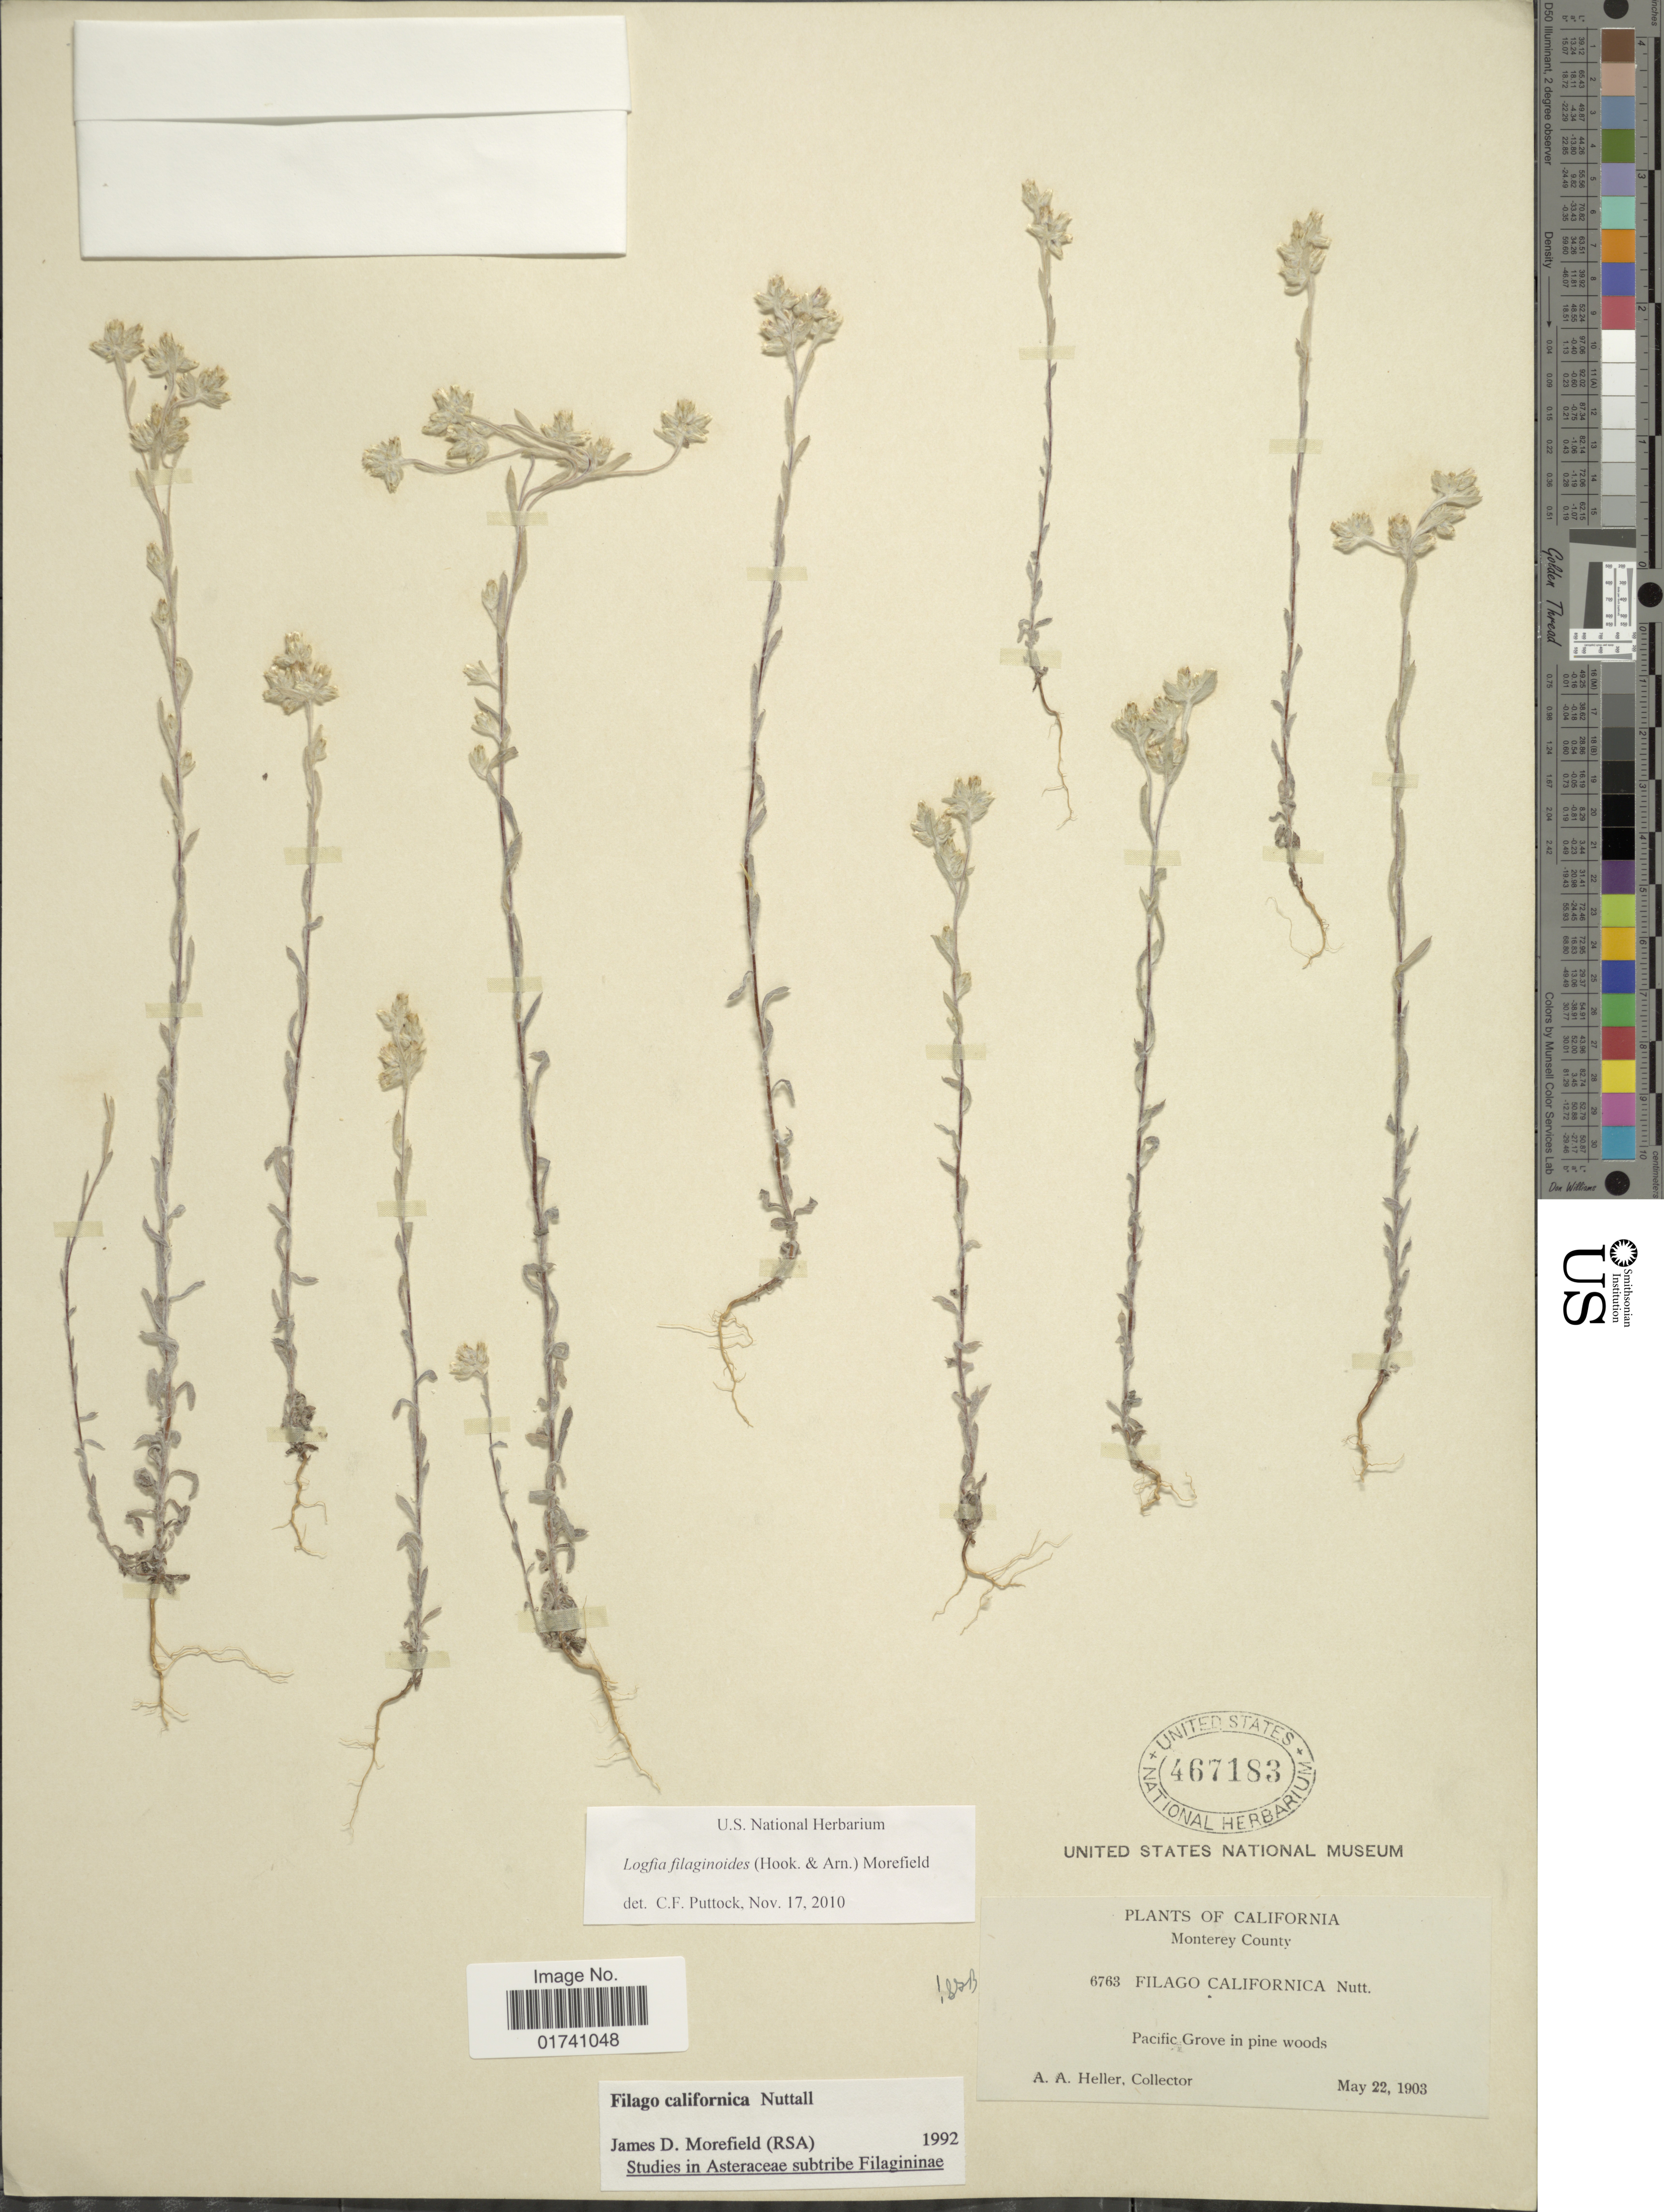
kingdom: Plantae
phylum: Tracheophyta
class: Magnoliopsida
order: Asterales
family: Asteraceae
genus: Logfia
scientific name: Logfia filaginoides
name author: (Hook. & Arn.) Morefield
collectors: A. A. Heller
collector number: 6763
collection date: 1903-05-22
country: United States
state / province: California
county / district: Monterey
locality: Monterey County. Pacific Grove in pine woods.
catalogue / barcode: US 467183